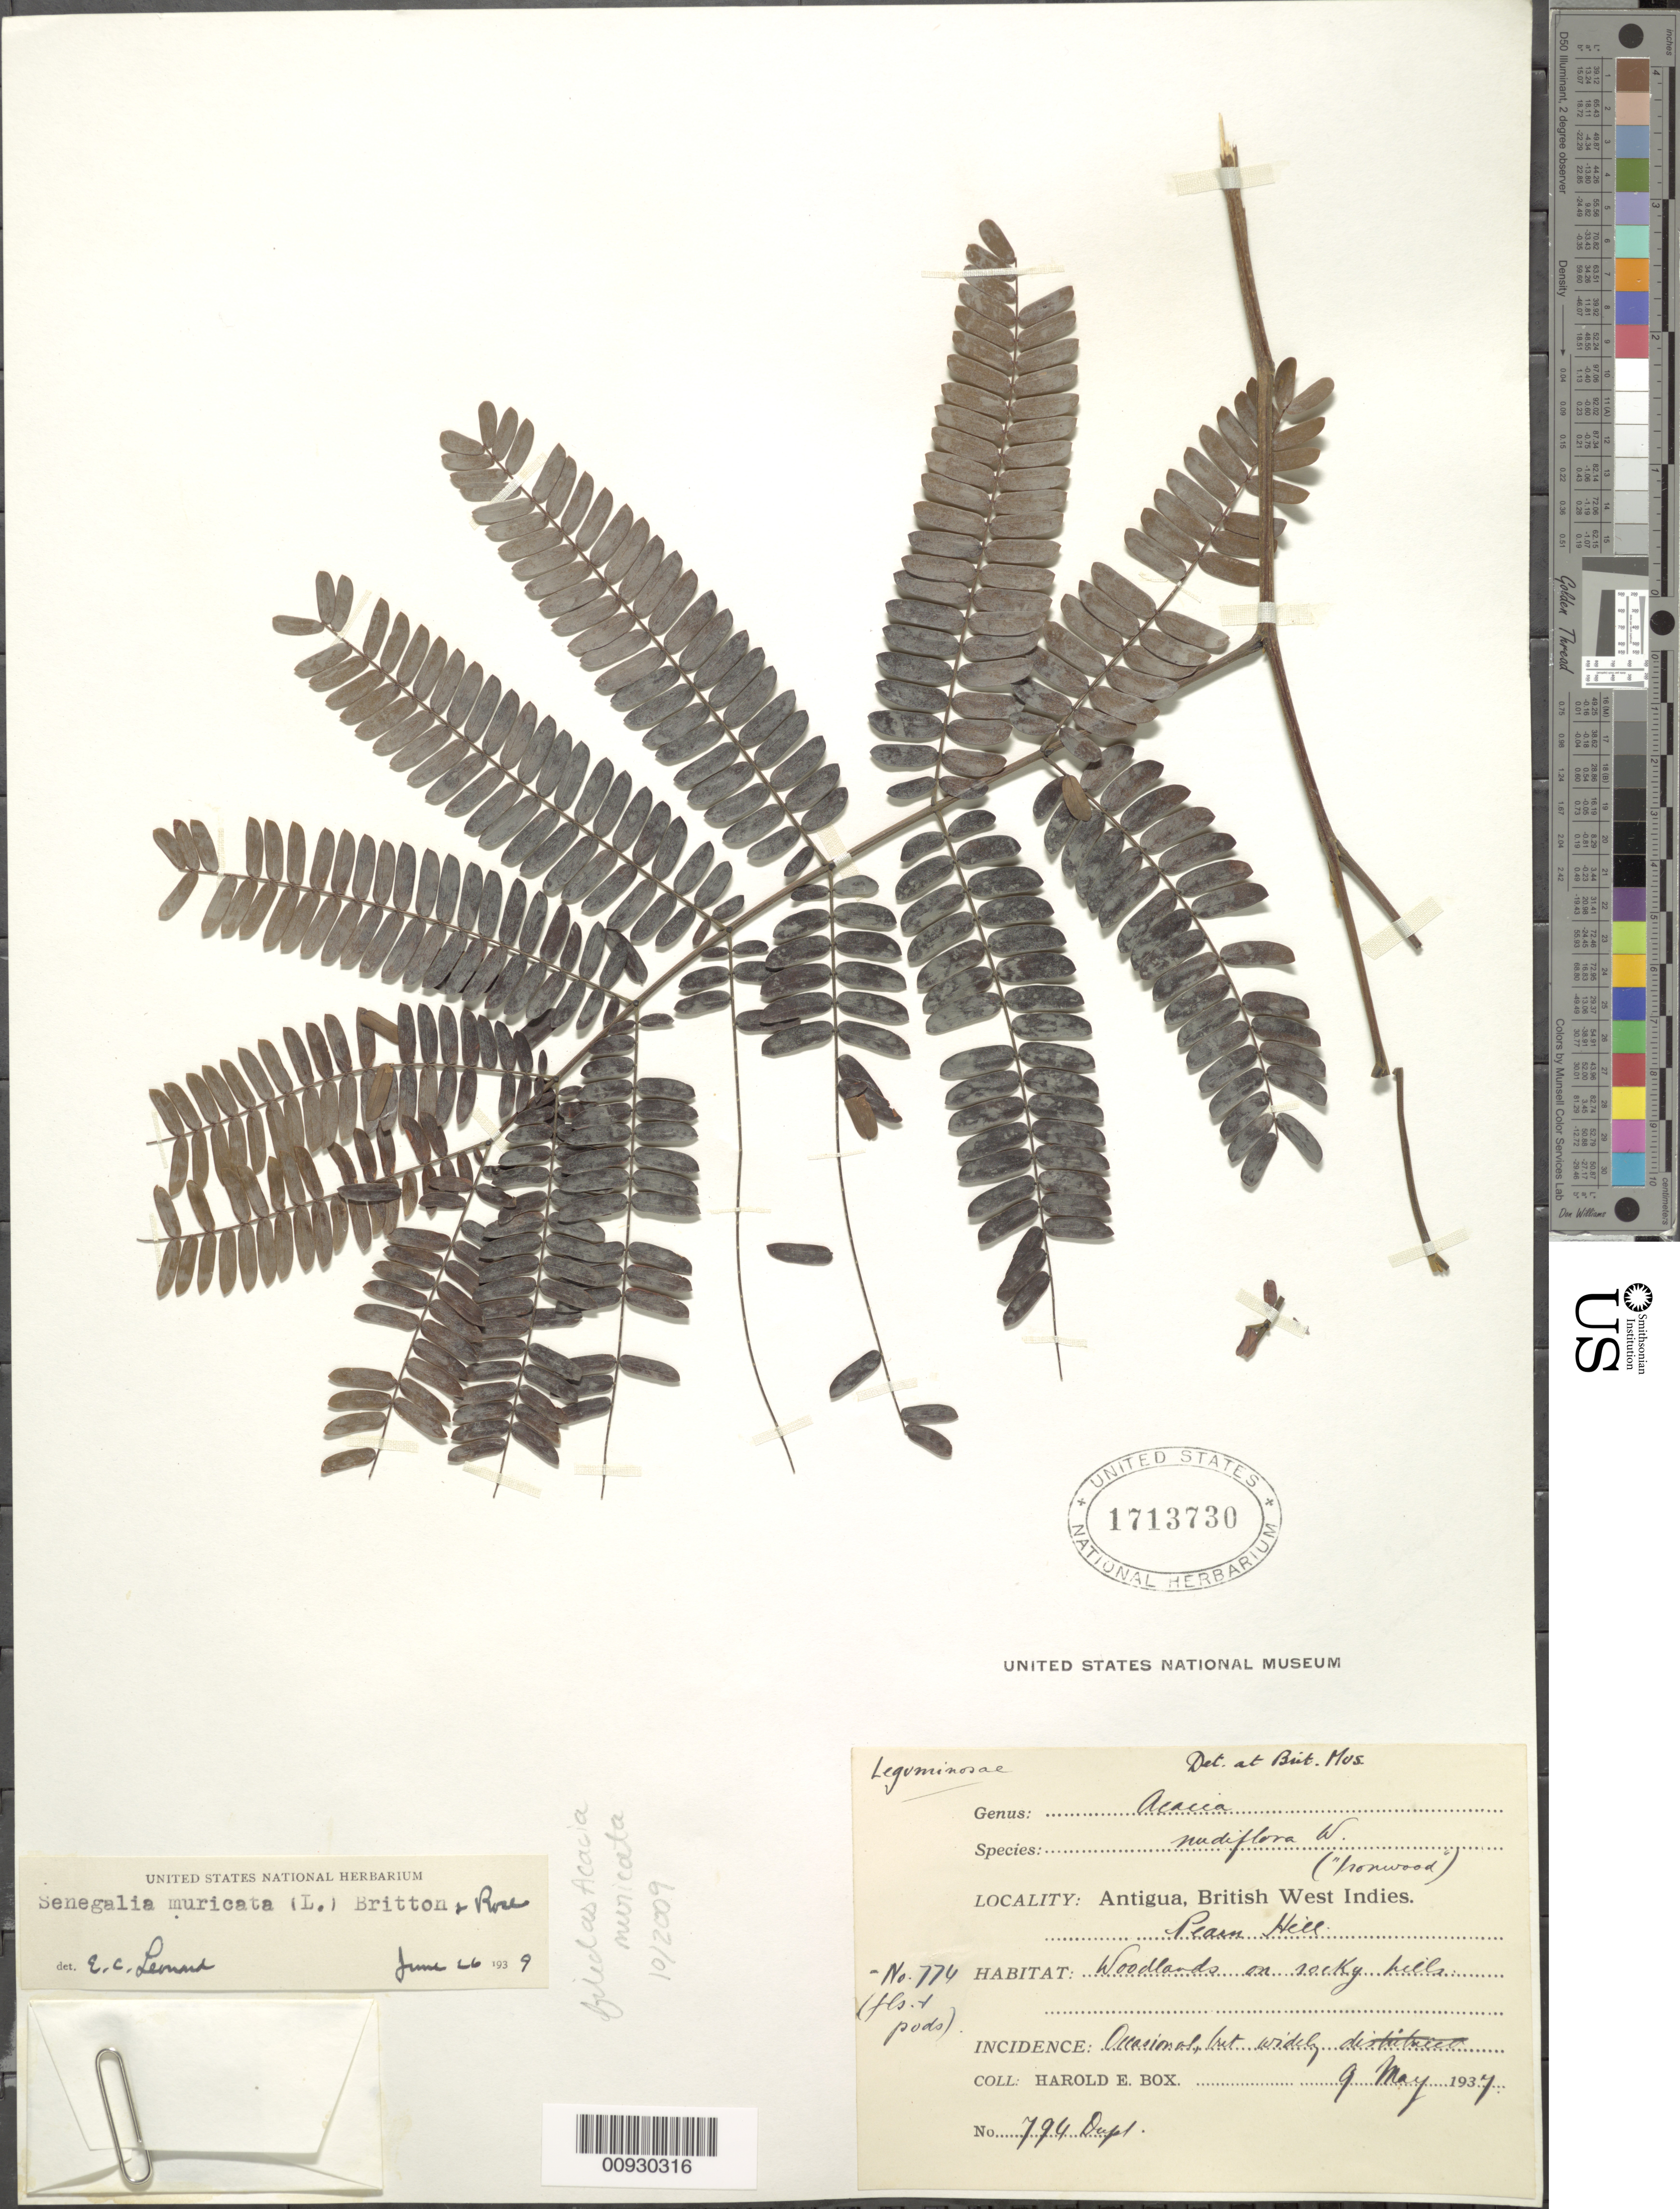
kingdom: Plantae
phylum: Tracheophyta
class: Magnoliopsida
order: Fabales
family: Fabaceae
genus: Parasenegalia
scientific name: Parasenegalia muricata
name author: (L.) Seigler & Ebinger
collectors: H. E. Box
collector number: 794 dupl.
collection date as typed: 09 May 1934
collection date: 1934-05-09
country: Antigua and Barbuda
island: Antigua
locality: Pearn Hill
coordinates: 0 N, 0 E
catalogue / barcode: US 1713730